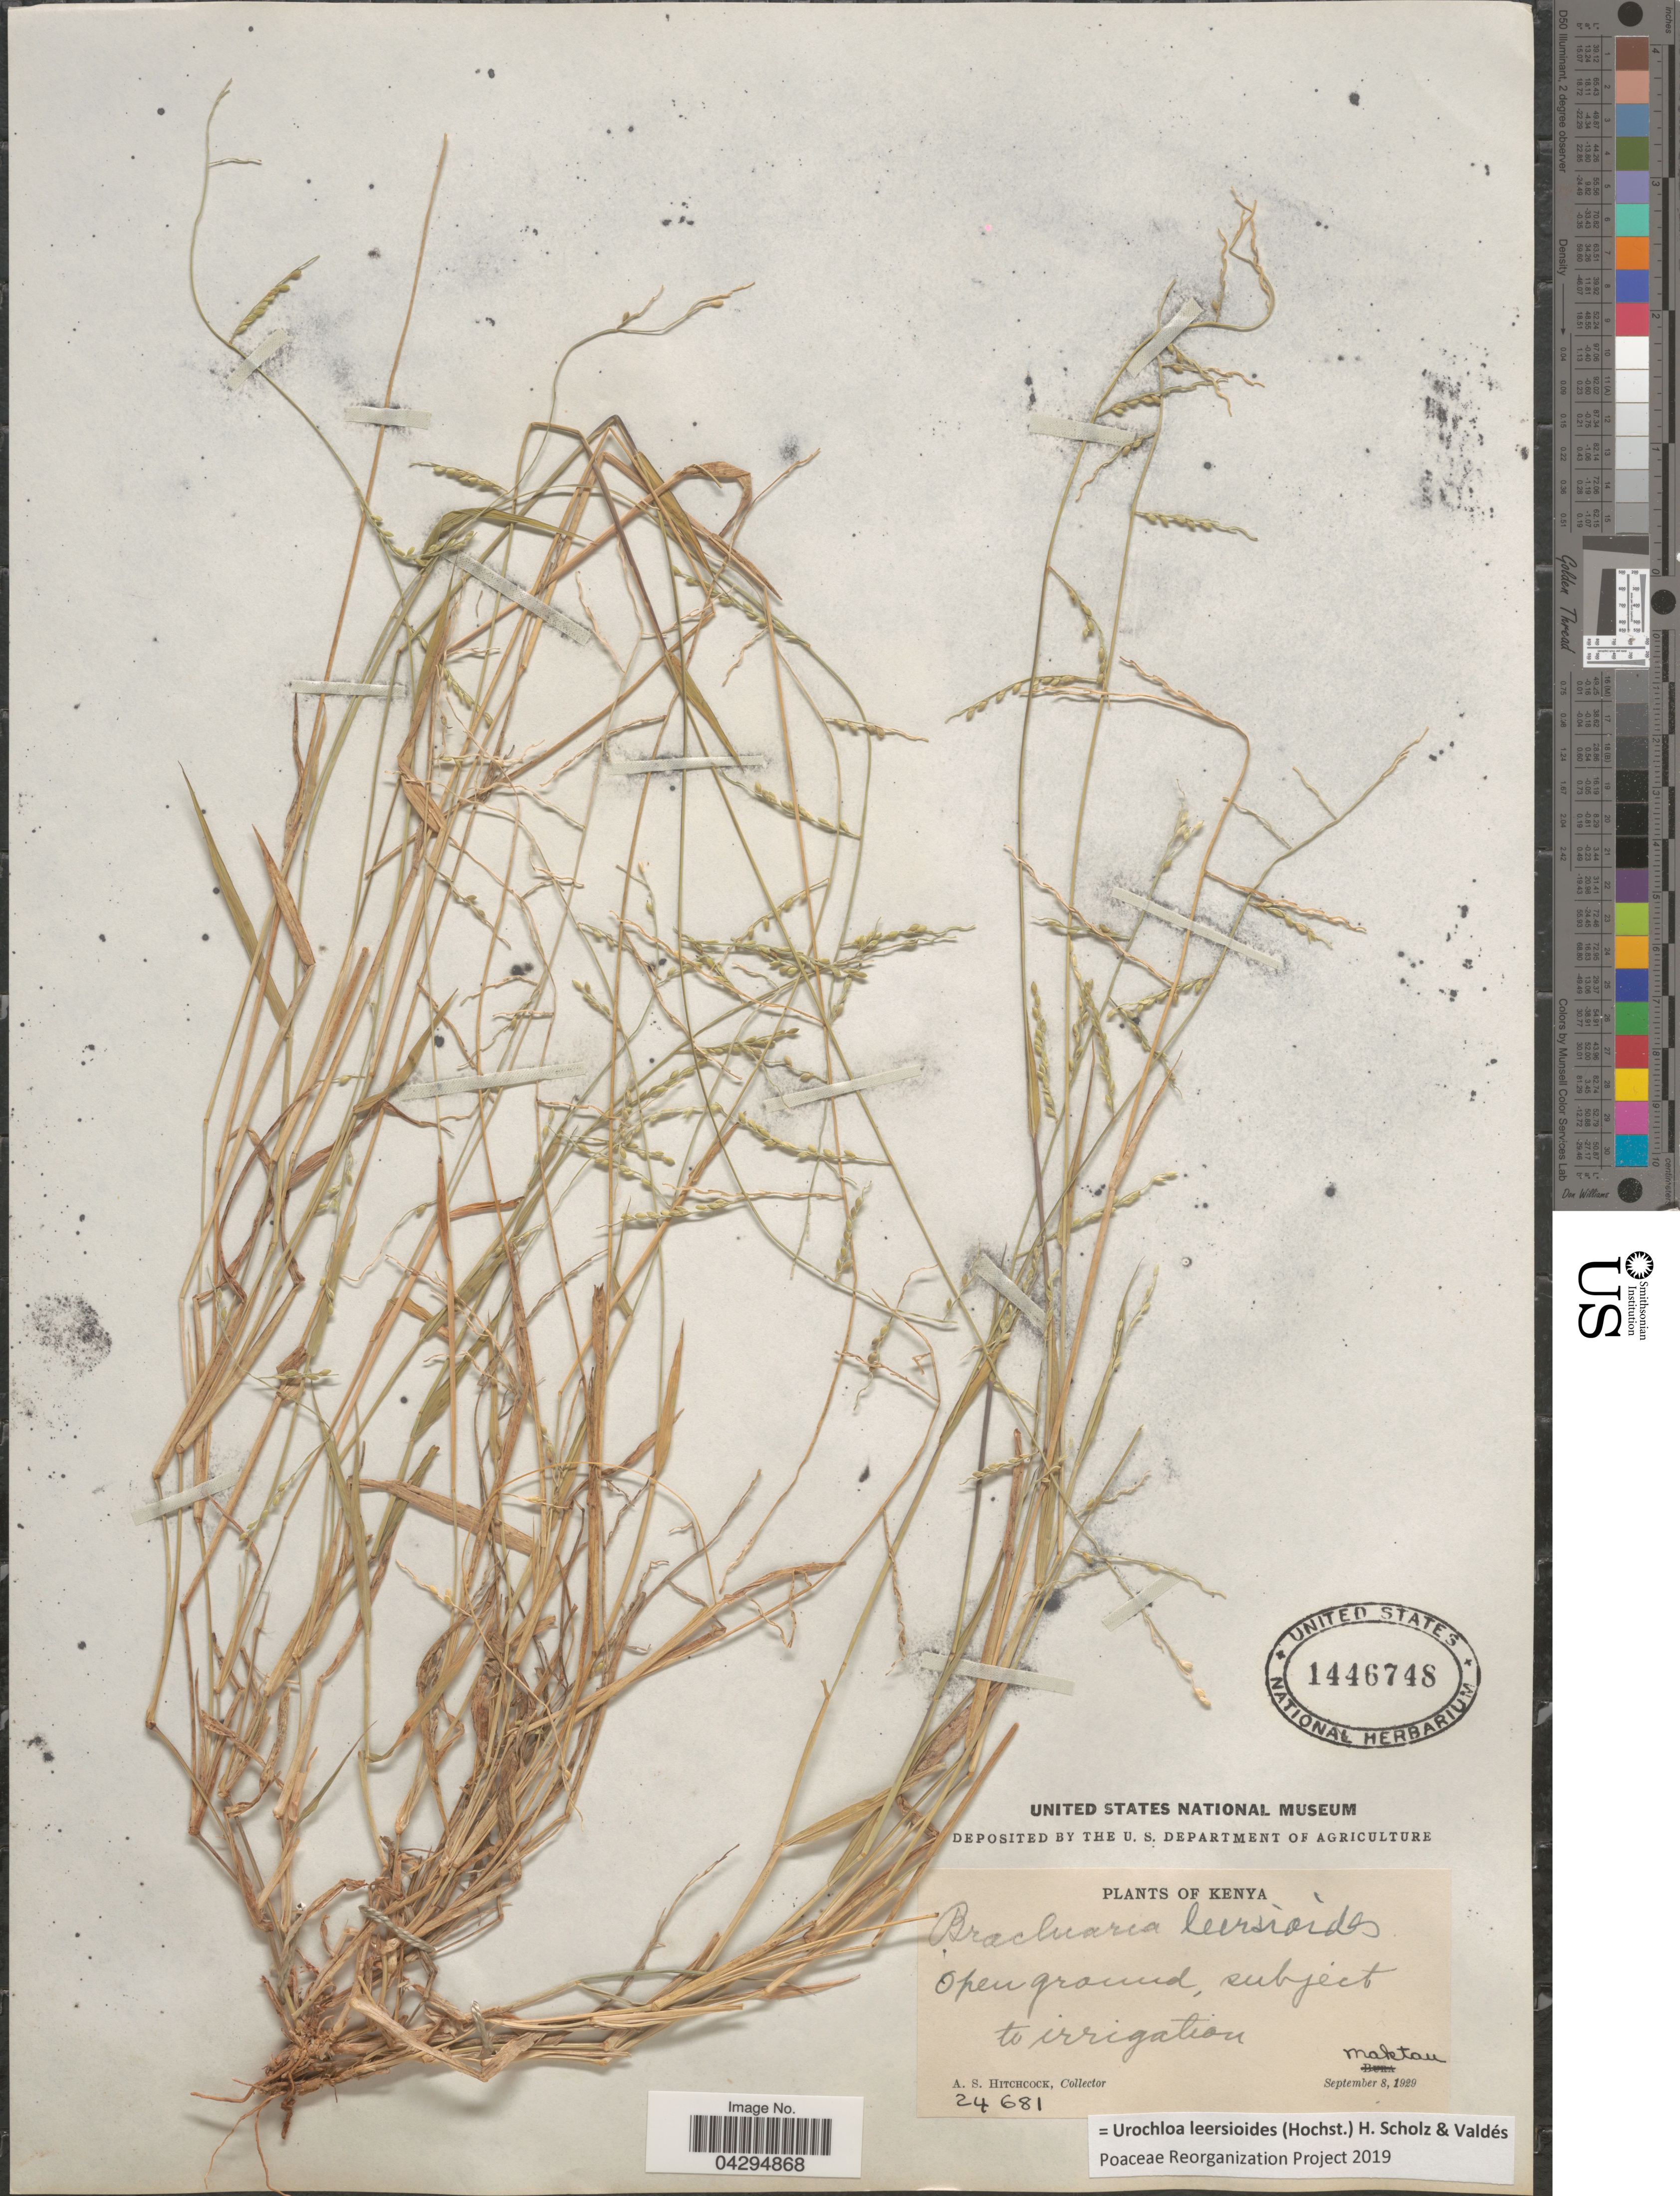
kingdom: Plantae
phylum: Tracheophyta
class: Liliopsida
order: Poales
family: Poaceae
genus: Urochloa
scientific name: Urochloa leersioides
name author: (Hochst.) H. Scholz & Valdés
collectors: A. S. Hitchcock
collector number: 24681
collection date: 1929-09-08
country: Kenya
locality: Maktau.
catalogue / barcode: US 1446748